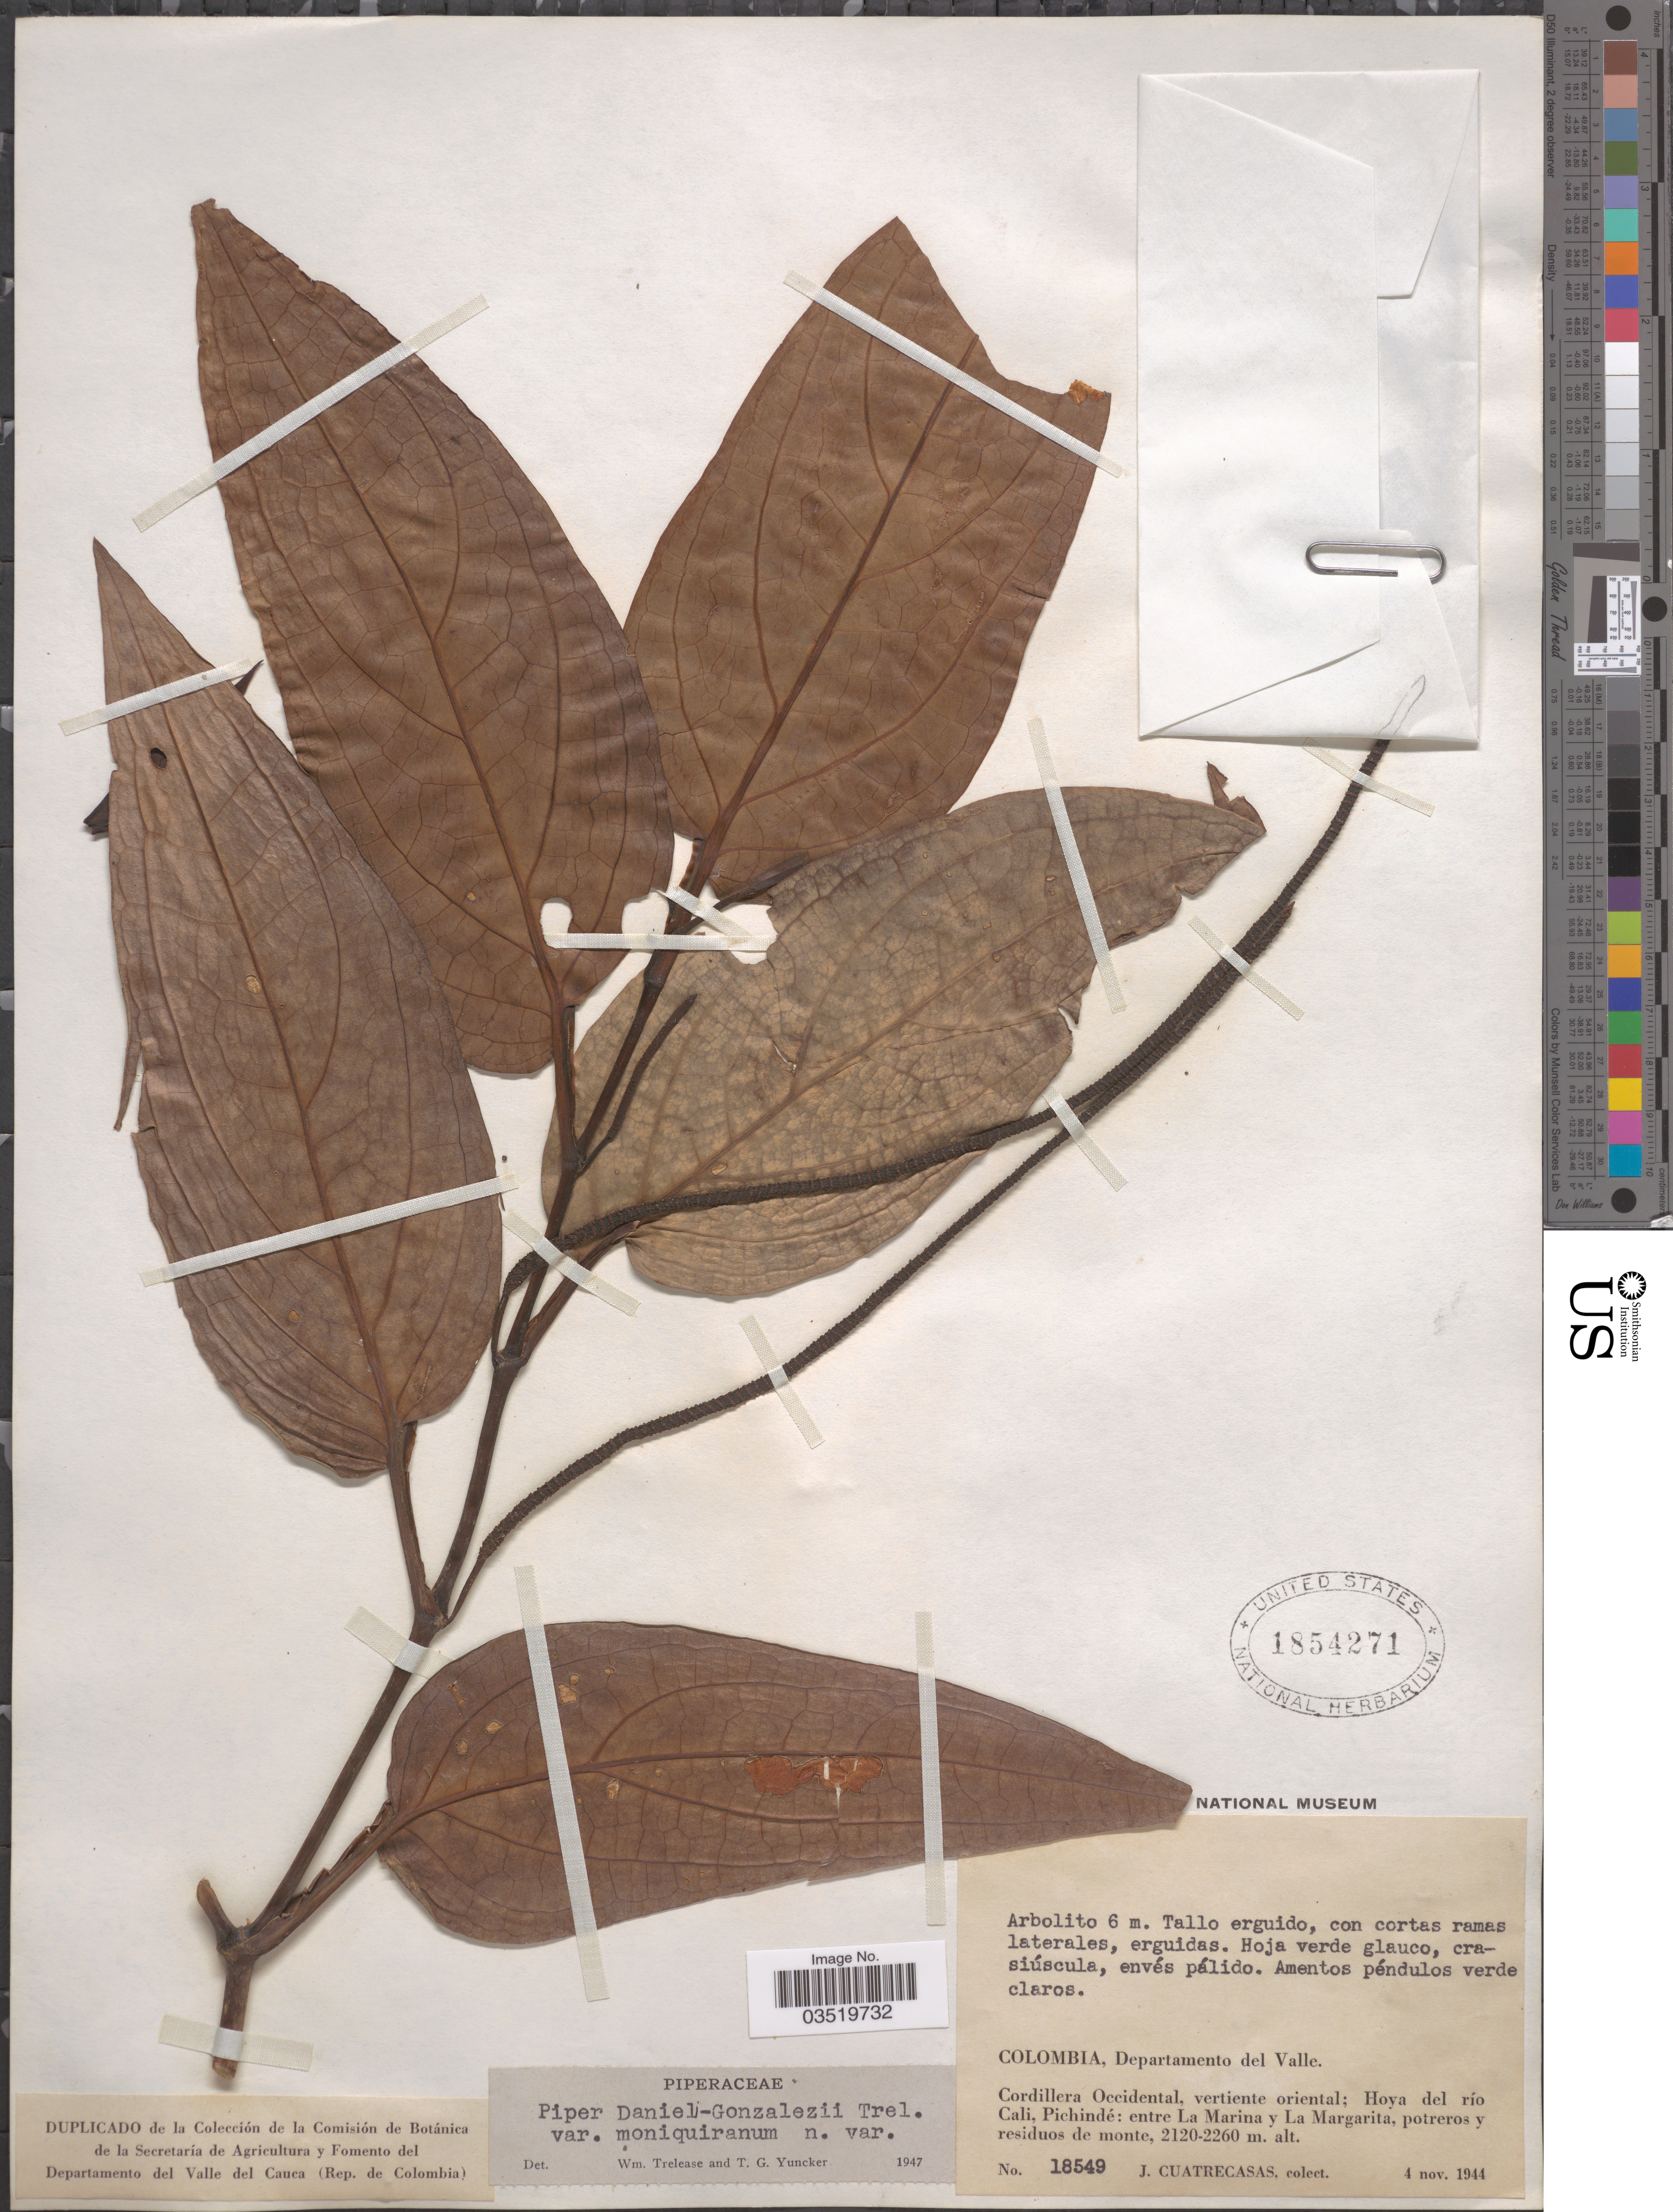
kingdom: Plantae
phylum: Tracheophyta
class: Magnoliopsida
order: Piperales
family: Piperaceae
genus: Piper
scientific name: Piper daniel-gonzalezii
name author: Trel.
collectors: J. Cuatrecasas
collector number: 18549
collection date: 1944-11-04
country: Colombia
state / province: Valle del Cauca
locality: Departamento del Valle. Cordillera Occidental, vertiente oriental; Hoya del río Cali, Pichindé: entre La Marina y La Margarita.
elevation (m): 2120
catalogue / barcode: US 1854271